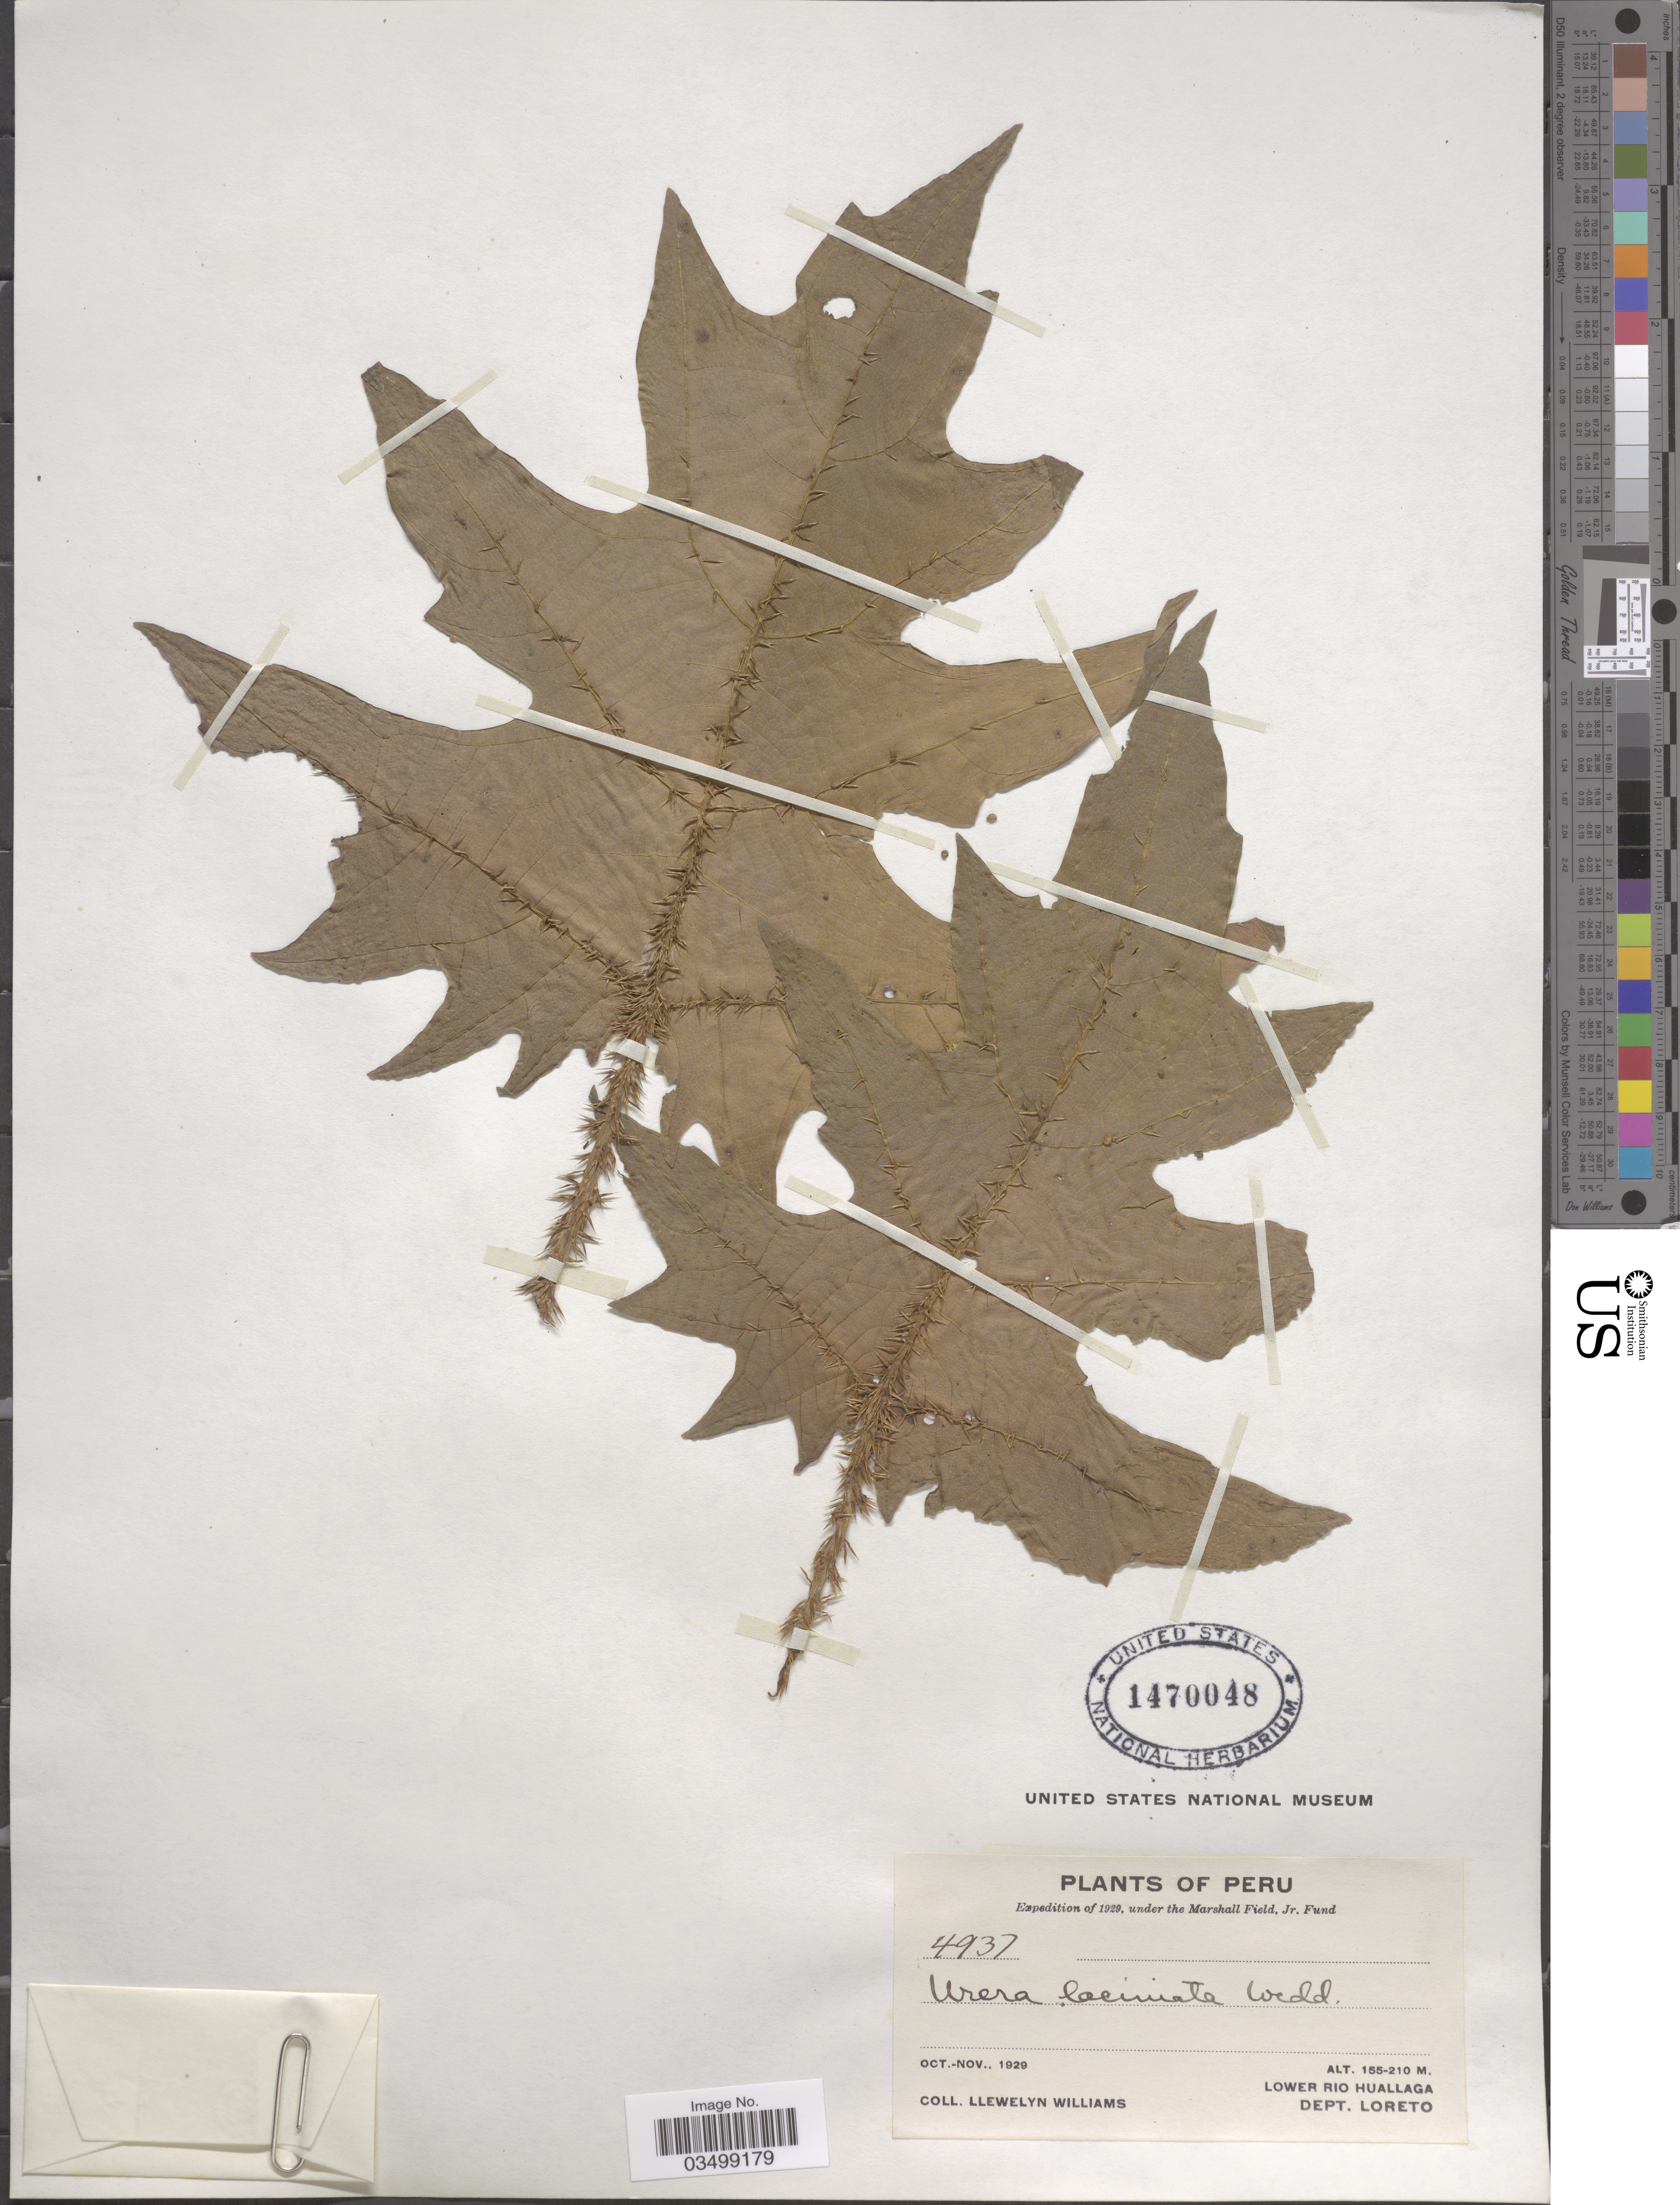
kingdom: Plantae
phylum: Tracheophyta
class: Magnoliopsida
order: Rosales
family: Urticaceae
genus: Urera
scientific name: Urera laciniata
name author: (Gaudich.) Wedd.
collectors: Ll. Williams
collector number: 4937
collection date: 1929-10/1929-11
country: Peru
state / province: Loreto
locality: Lower Rio Huallaga. Dept. Loreto.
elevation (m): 155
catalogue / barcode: US 1470048